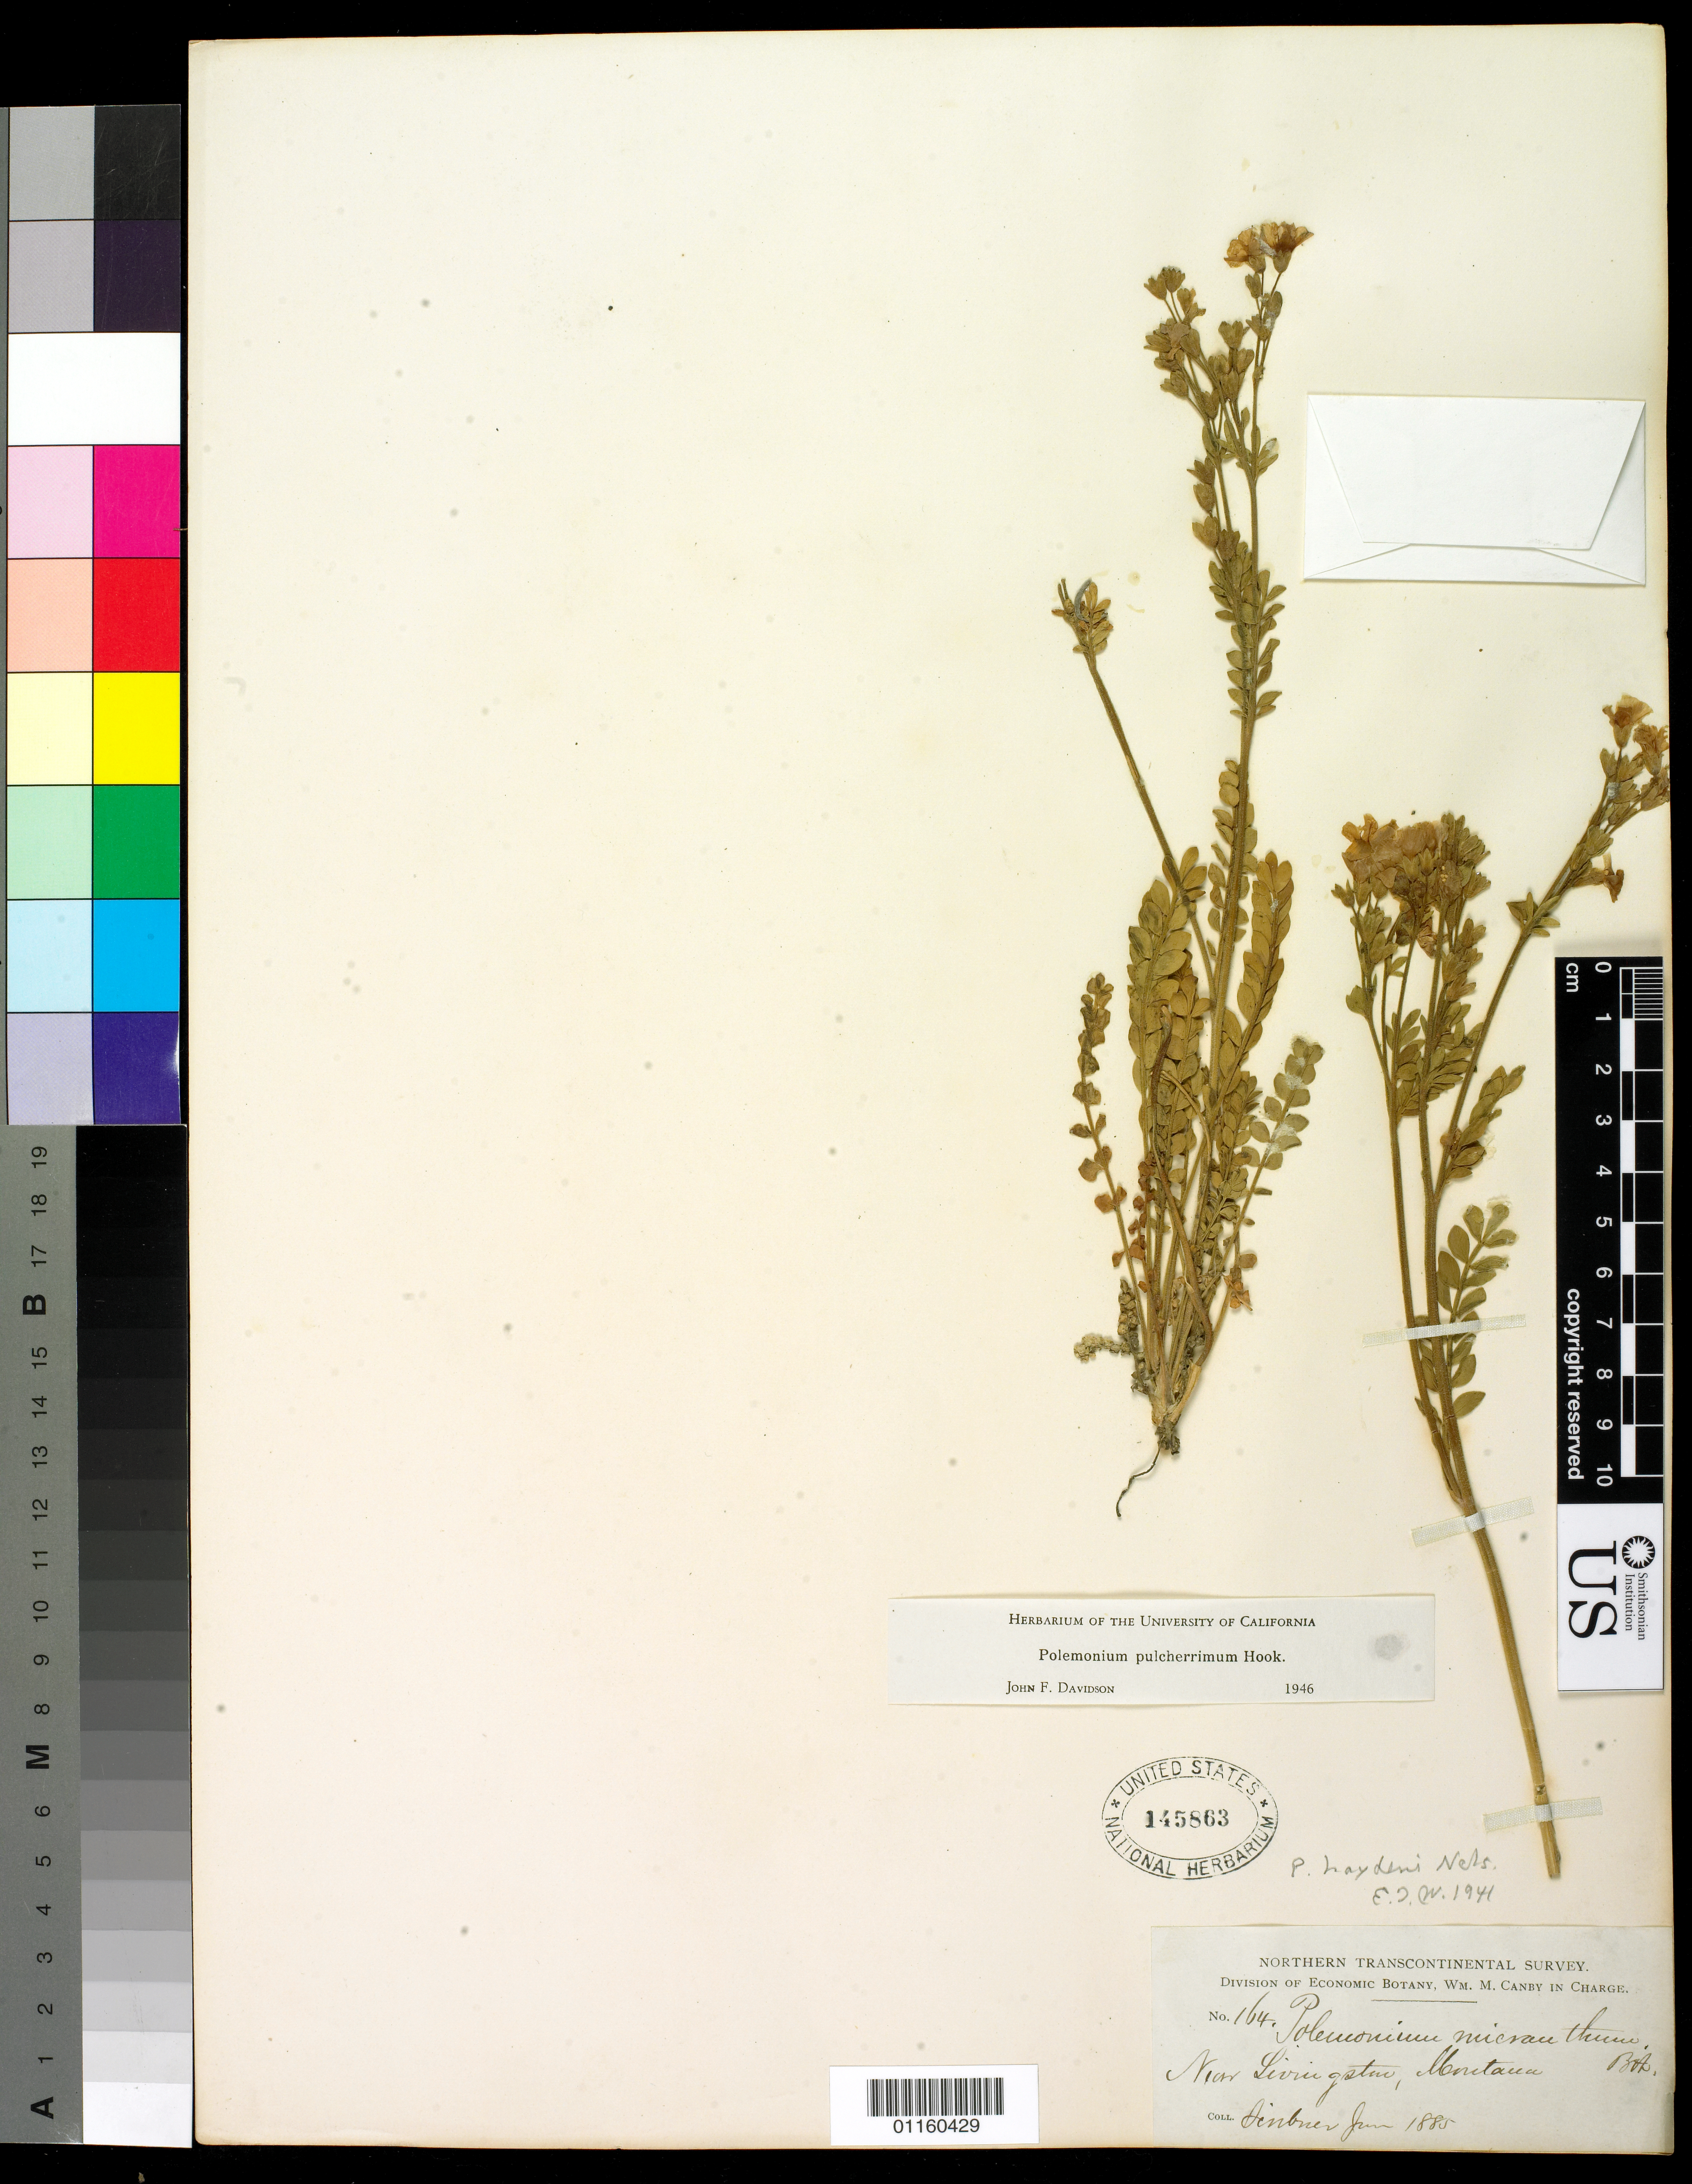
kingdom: Plantae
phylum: Tracheophyta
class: Magnoliopsida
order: Ericales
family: Polemoniaceae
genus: Polemonium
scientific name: Polemonium pulcherrimum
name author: Hook.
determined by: Davidson, J. F.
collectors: F. L. Scribner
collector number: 164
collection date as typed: Jun 1885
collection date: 1885-06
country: United States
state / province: Montana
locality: near [Liviu gstm]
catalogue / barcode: US 145863